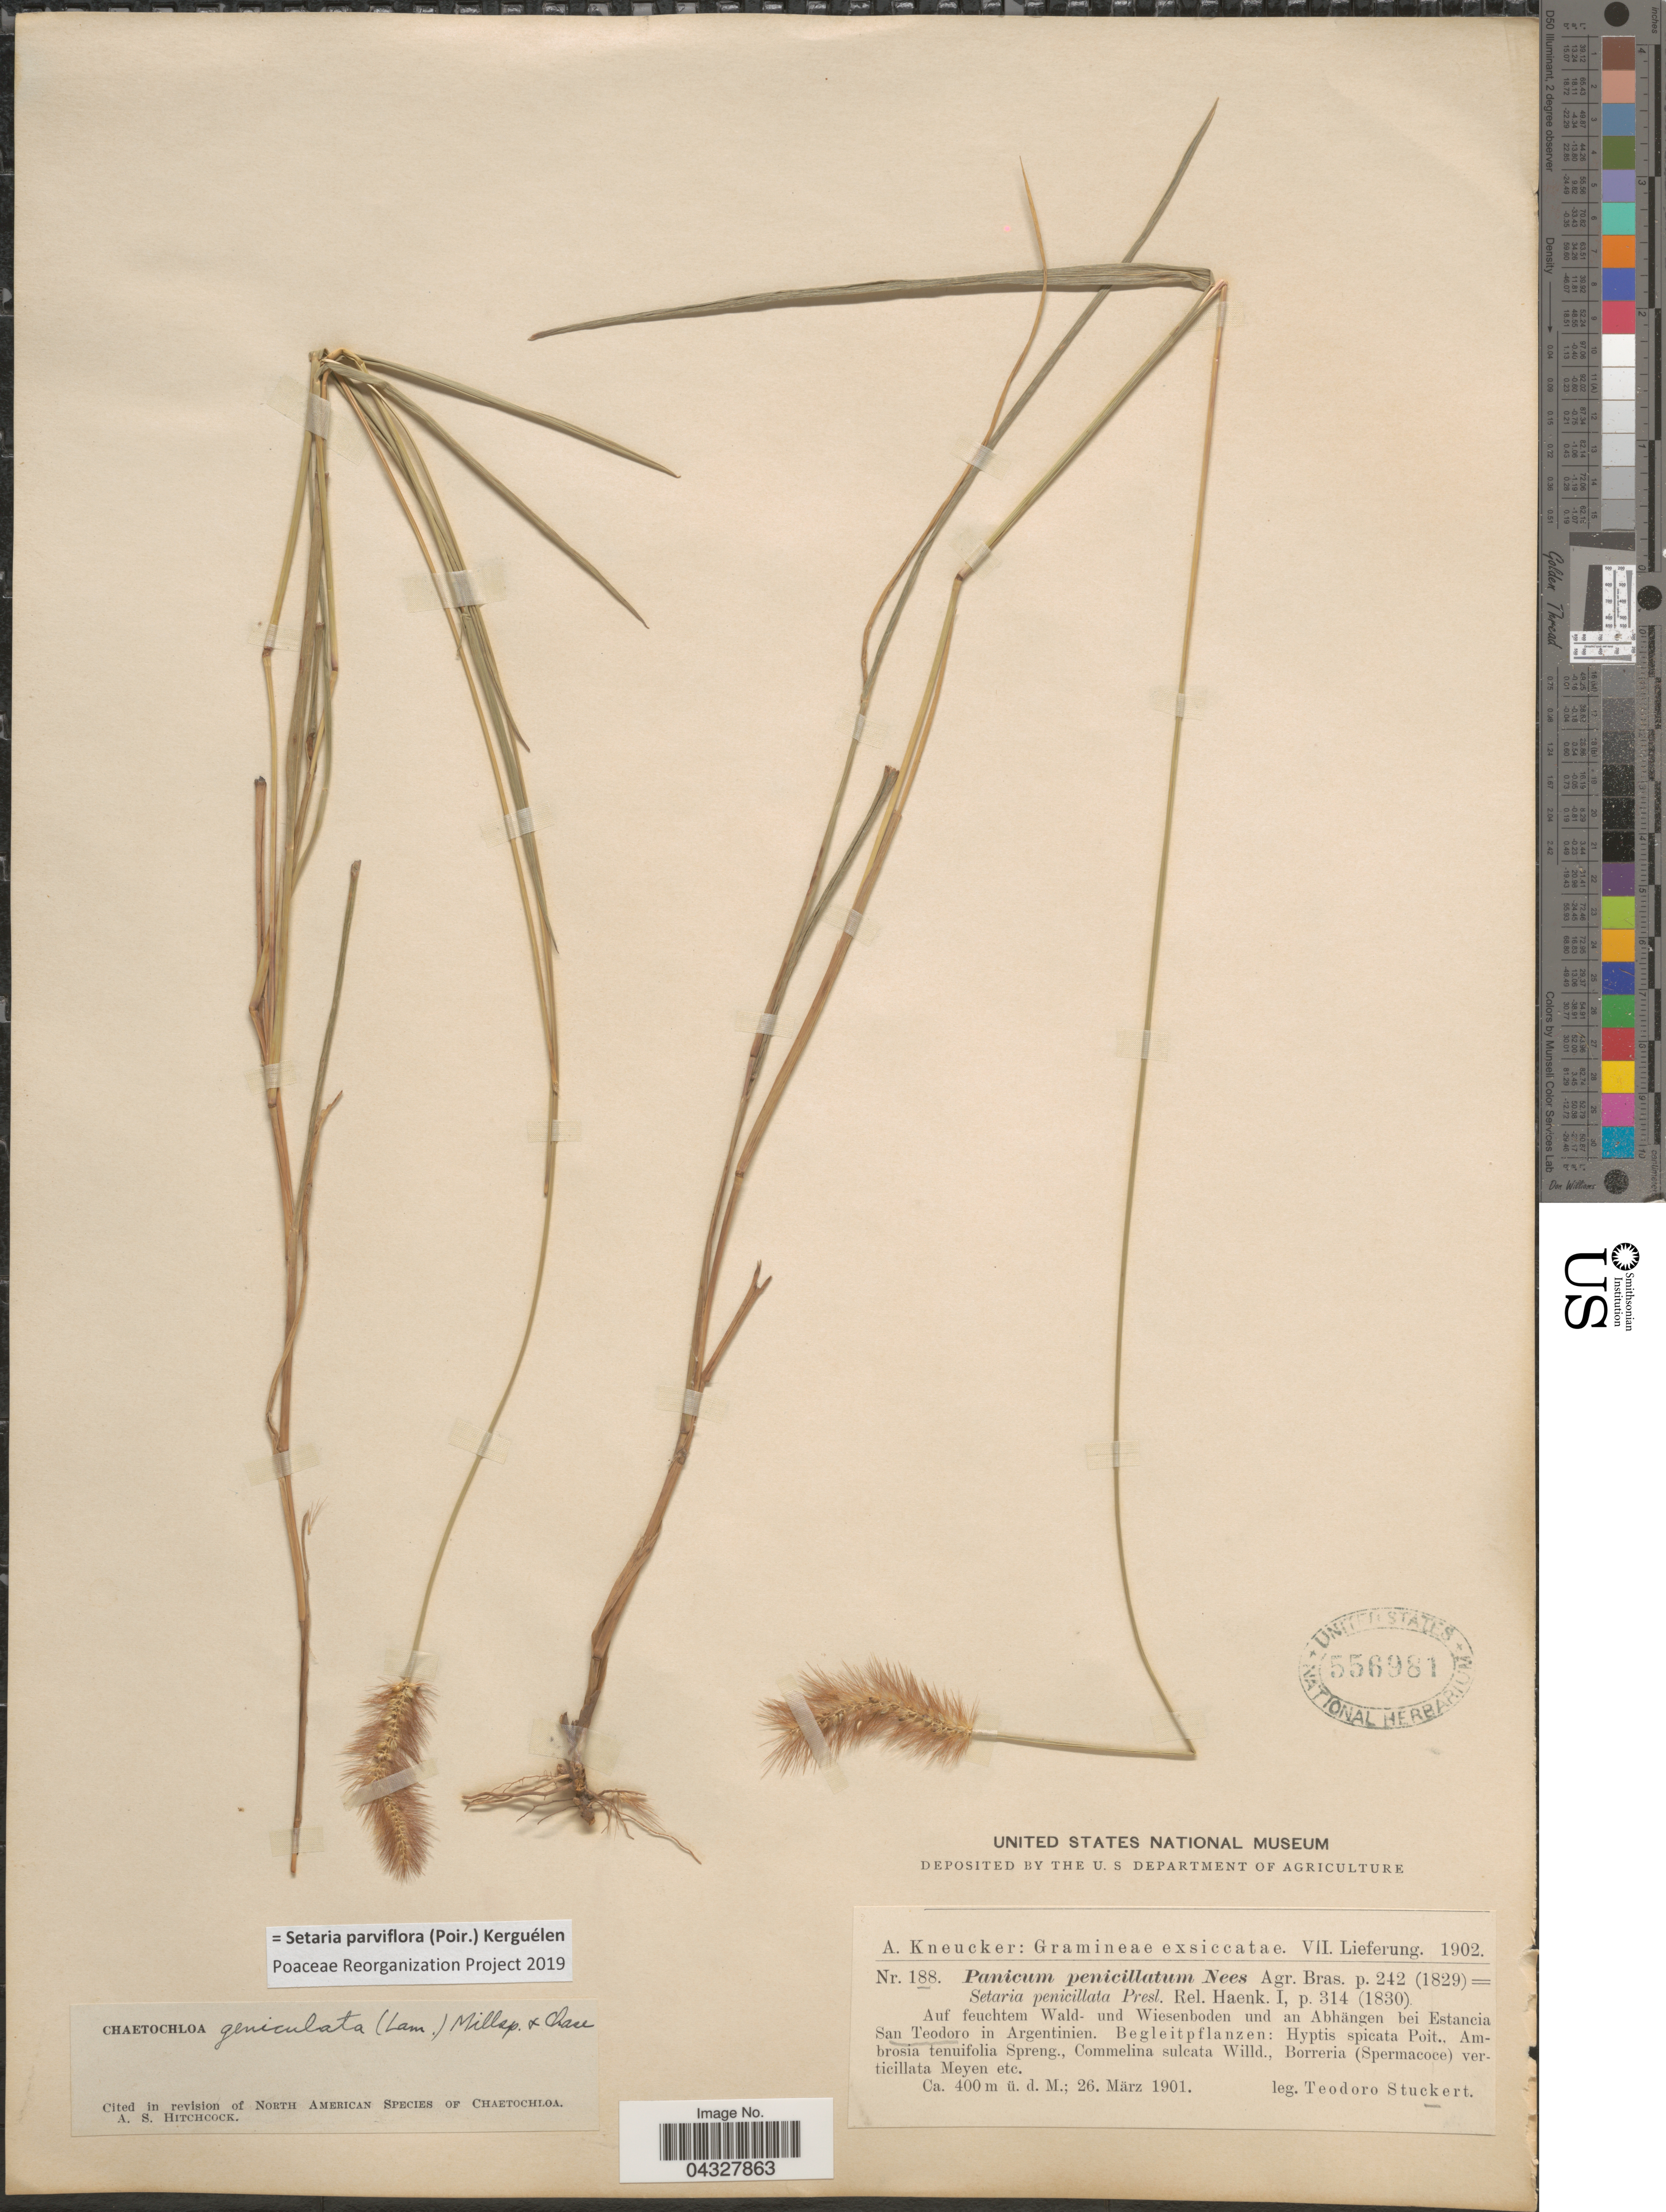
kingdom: Plantae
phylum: Tracheophyta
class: Liliopsida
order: Poales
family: Poaceae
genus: Setaria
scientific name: Setaria parviflora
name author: (Poir.) Kerguélen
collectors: T. Stuckert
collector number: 188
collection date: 1901-03-26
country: Argentina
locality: Auf feuchtem Wald- und Wiesenboden und an Abhängen bei Estancia San Teodoro in Argentinien.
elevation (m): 400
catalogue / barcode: US 556981